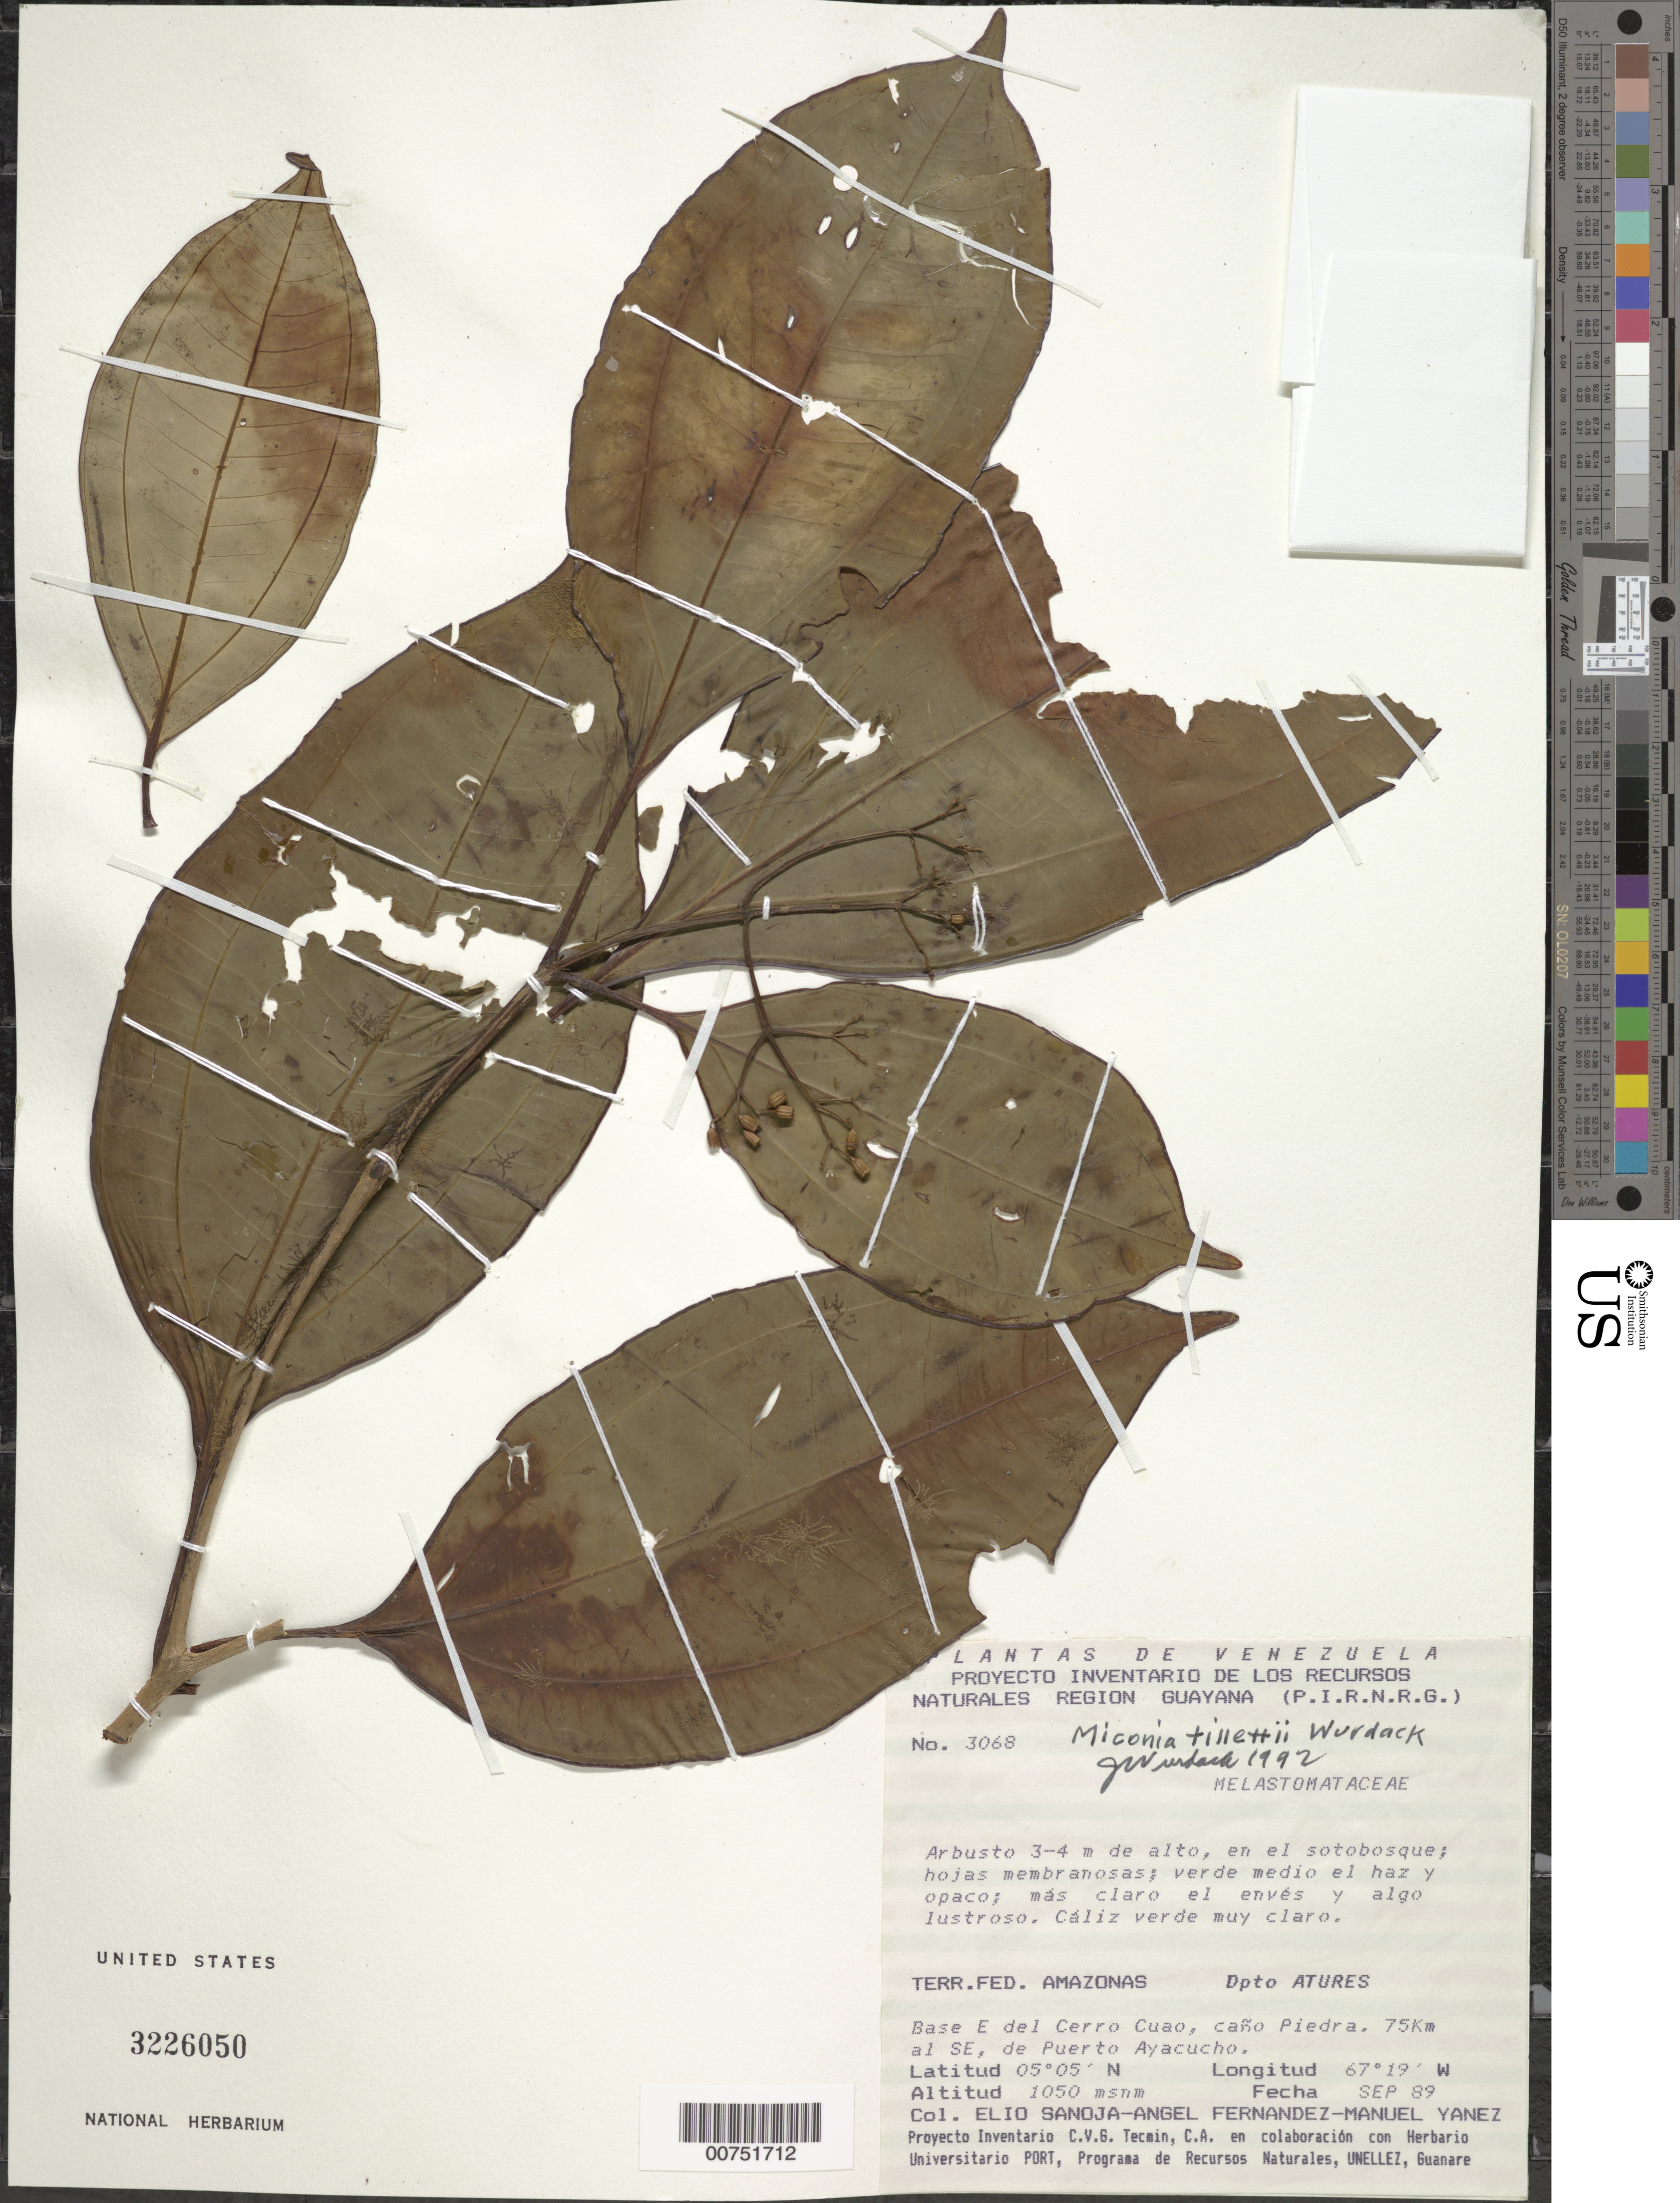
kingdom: Plantae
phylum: Tracheophyta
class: Magnoliopsida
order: Myrtales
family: Melastomataceae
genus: Miconia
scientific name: Miconia tillettii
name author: Wurdack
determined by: Wurdack, John J., (US), US (UNITED STATES)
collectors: E. Sanoja, A. Fernandez & M. Yanez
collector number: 3068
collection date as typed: Sep-89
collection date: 1989-09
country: Venezuela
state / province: Amazonas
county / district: Atures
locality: Cerro Cuao, Caño Piedra; 75 km al SE de Puerto Ayacucho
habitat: Sotobosque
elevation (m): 1050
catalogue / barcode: US 3226050